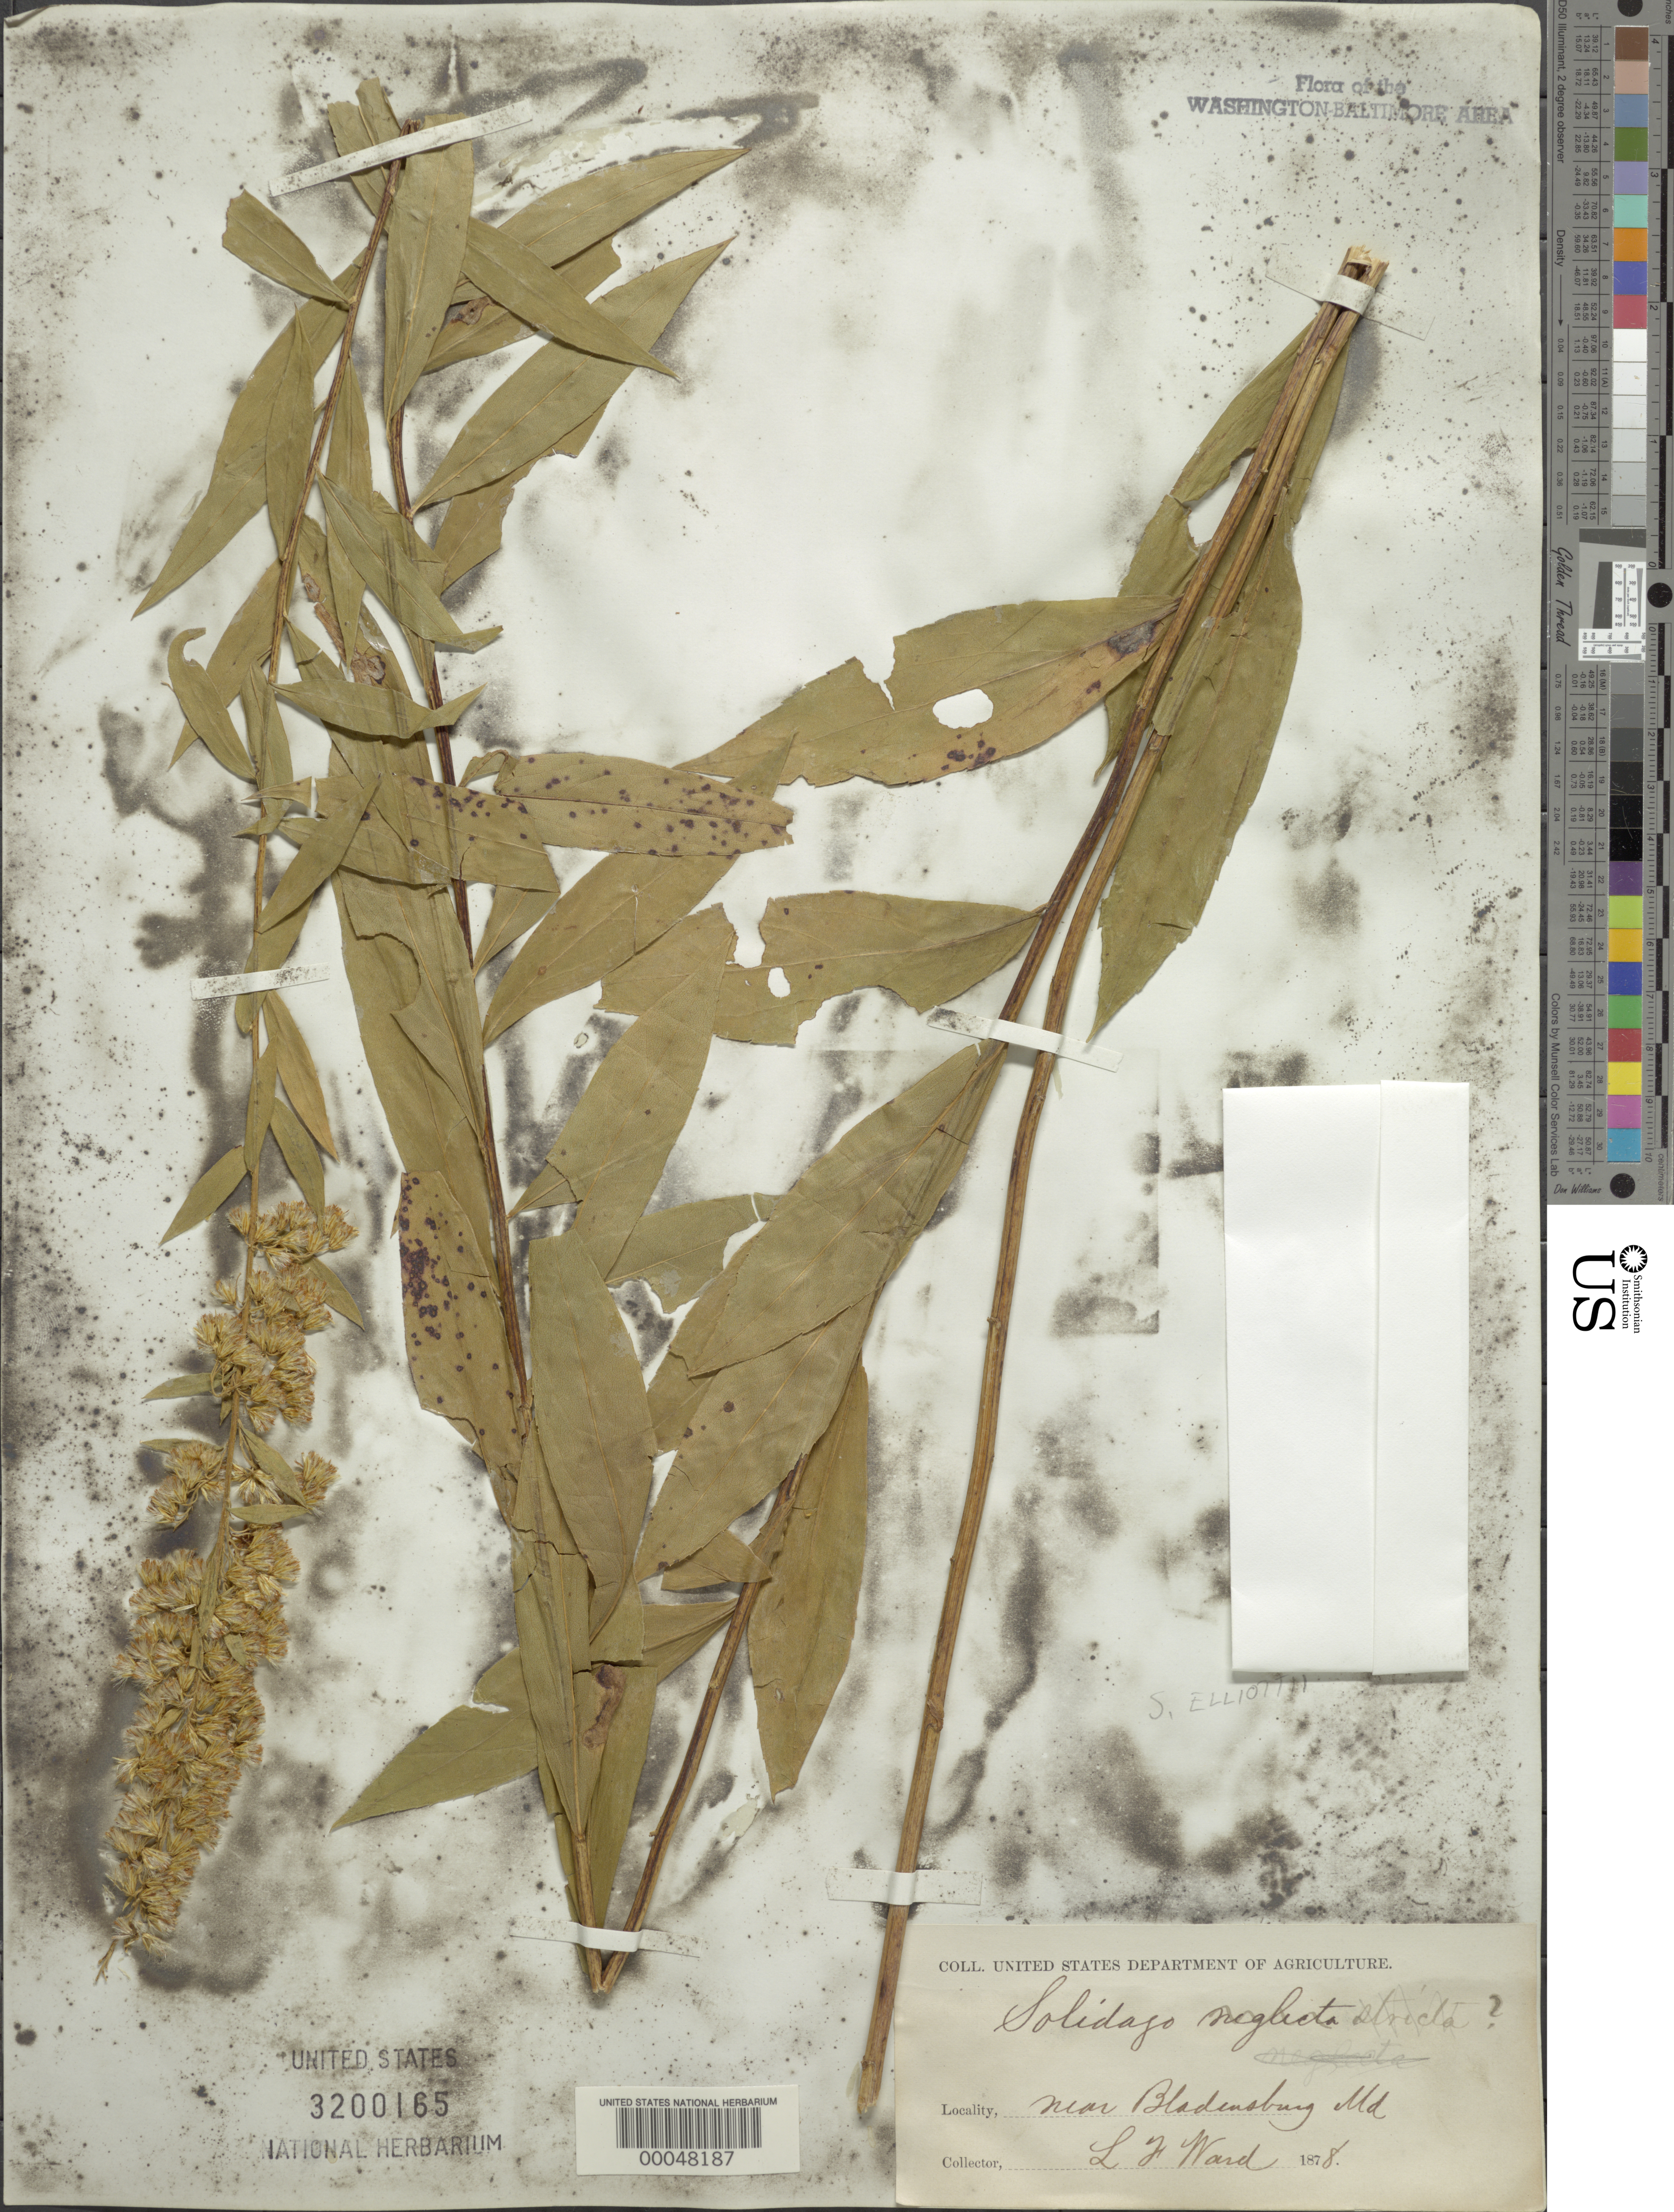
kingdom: Plantae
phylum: Tracheophyta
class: Magnoliopsida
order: Asterales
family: Asteraceae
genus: Solidago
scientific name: Solidago latissimifolia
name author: Mill.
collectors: L. F. Ward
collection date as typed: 1878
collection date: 1878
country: United States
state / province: Maryland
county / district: Prince George's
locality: Near Bladensburg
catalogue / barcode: US 3200165